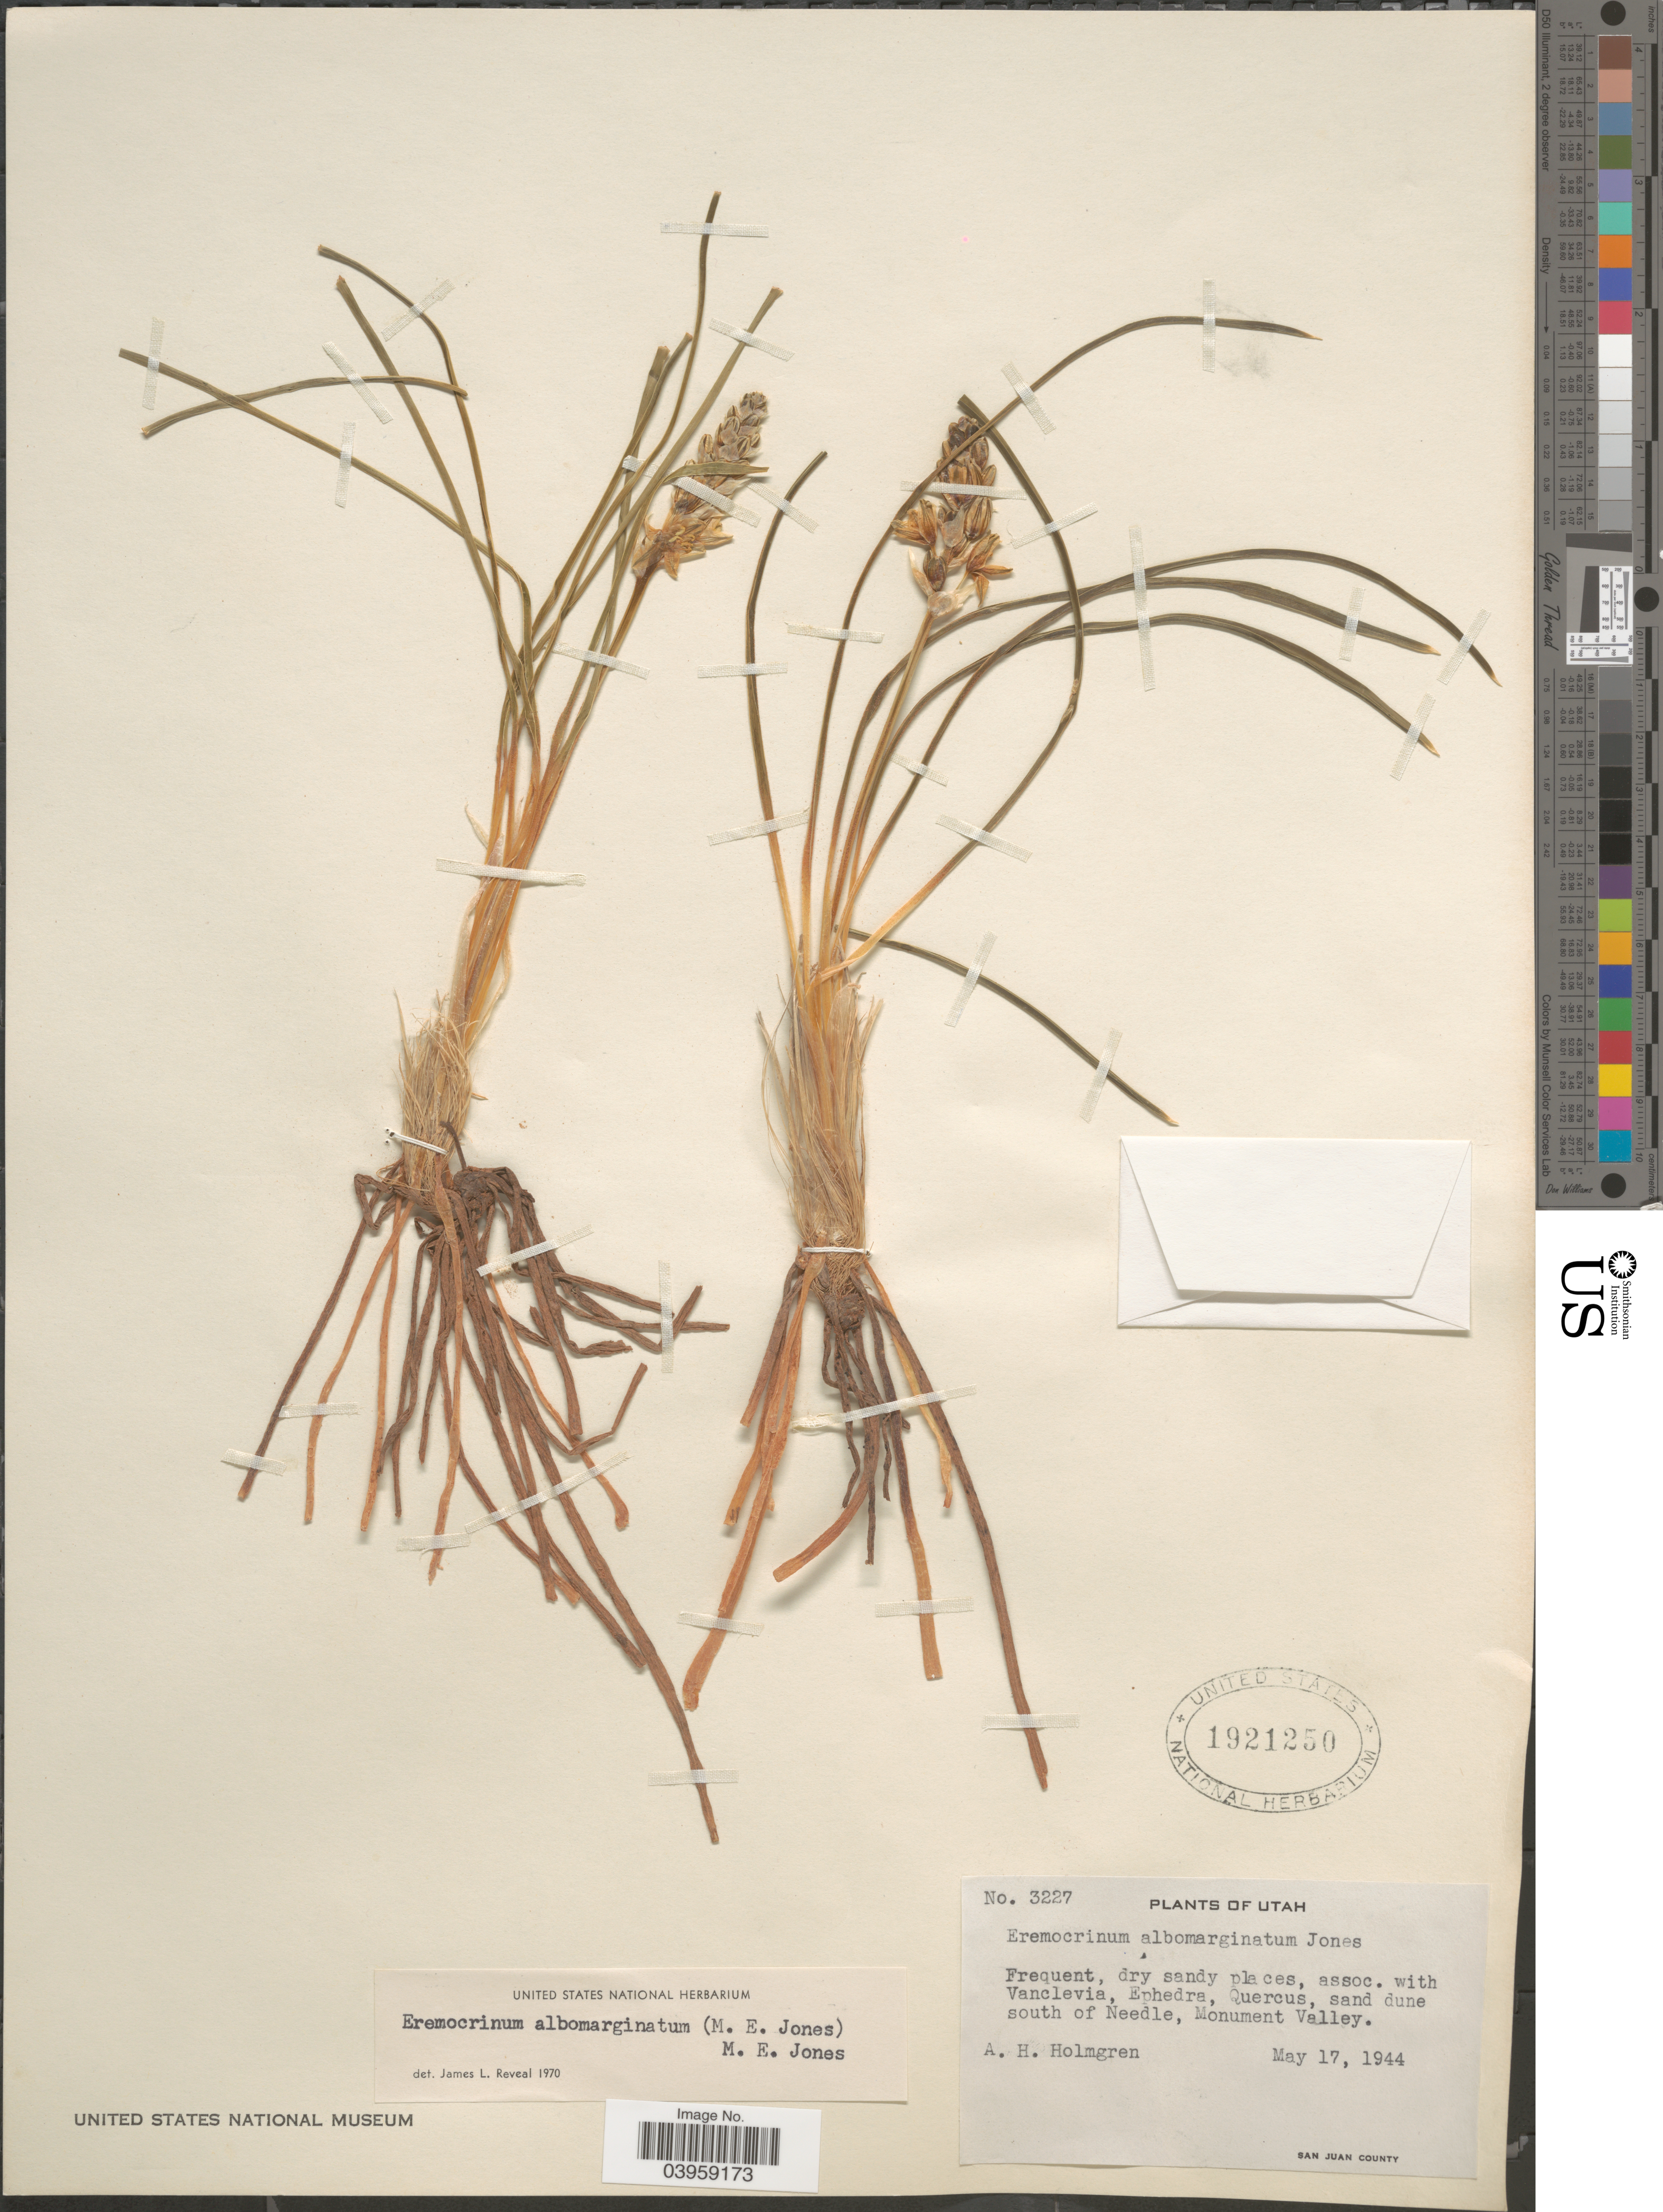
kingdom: Plantae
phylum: Tracheophyta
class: Liliopsida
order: Asparagales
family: Asparagaceae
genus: Eremocrinum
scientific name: Eremocrinum albomarginatum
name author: (M.E. Jones) M.E. Jones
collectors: A. H. Holmgren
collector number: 3227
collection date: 1944-05-17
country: United States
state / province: Utah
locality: South of Needle, Monument Valley. San Juan County.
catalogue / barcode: US 1921250